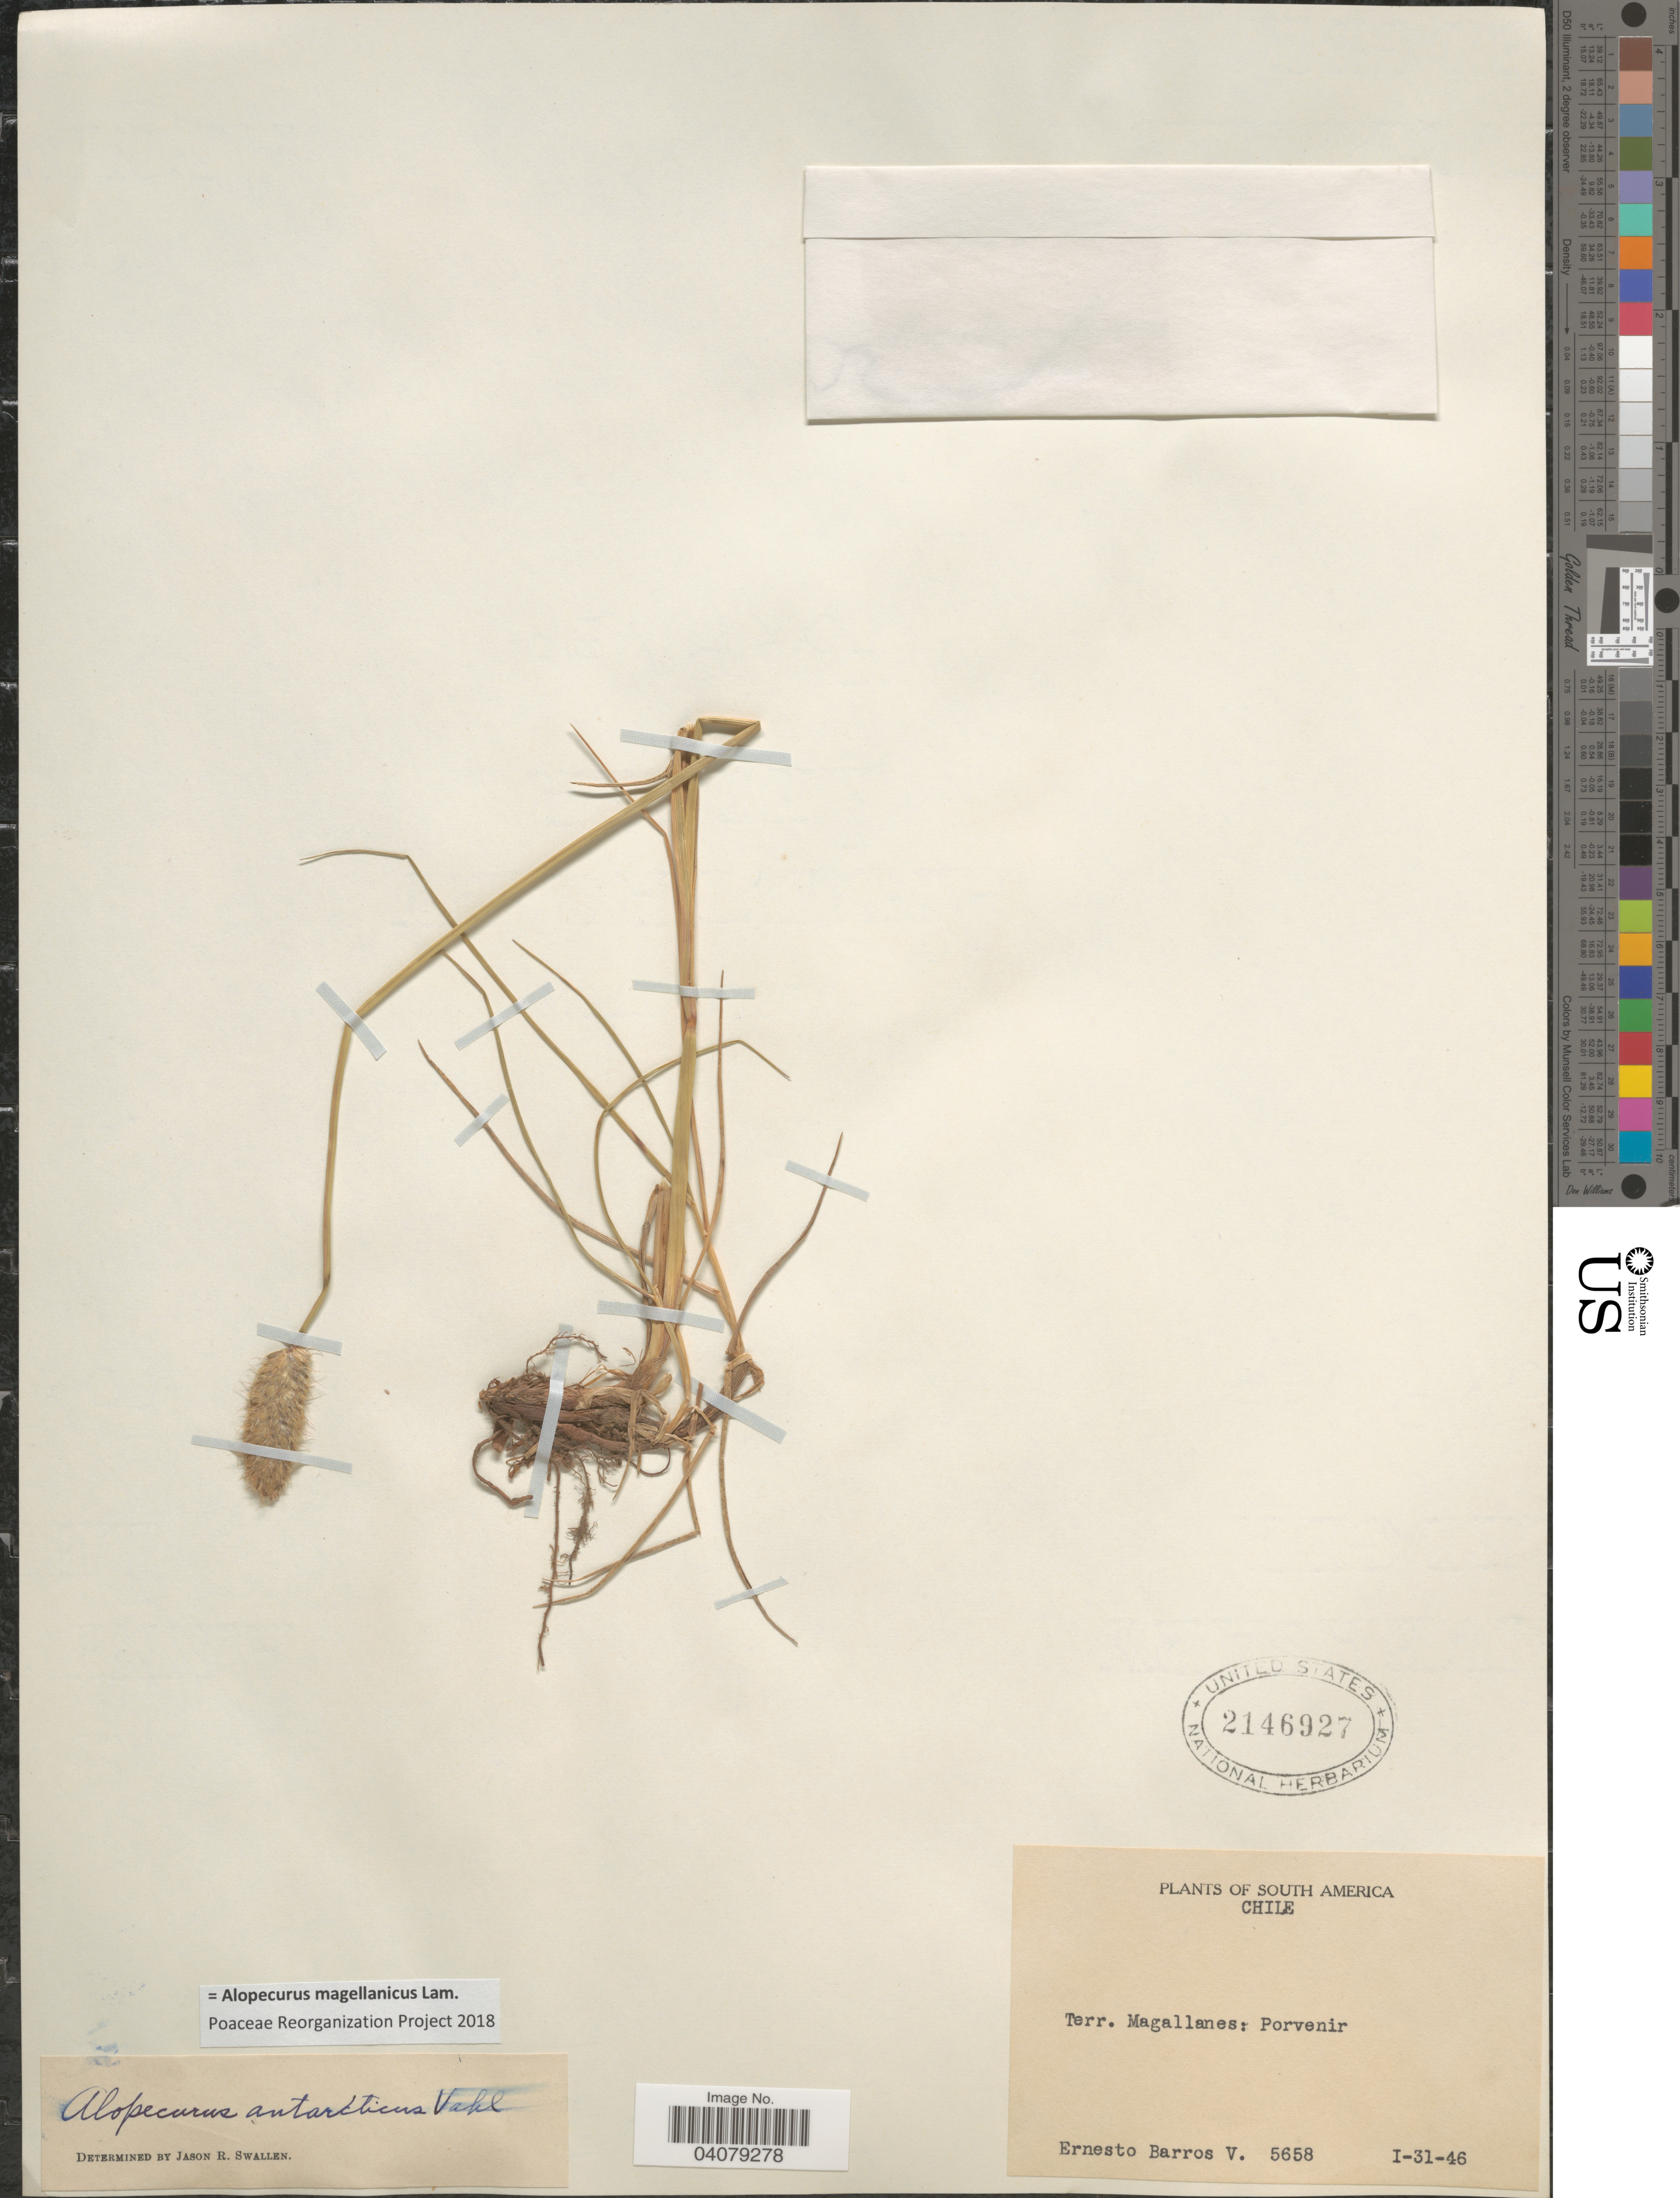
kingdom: Plantae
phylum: Tracheophyta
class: Liliopsida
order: Poales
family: Poaceae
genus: Alopecurus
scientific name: Alopecurus magellanicus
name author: Lam.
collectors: E. Barros V.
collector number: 5658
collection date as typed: Transcribed d/m/y: 31/1/46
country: Chile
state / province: Magallanes y de la Antártica Chilena (XII)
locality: Terr. Magallanes: Porvenir.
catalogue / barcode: US 2146927